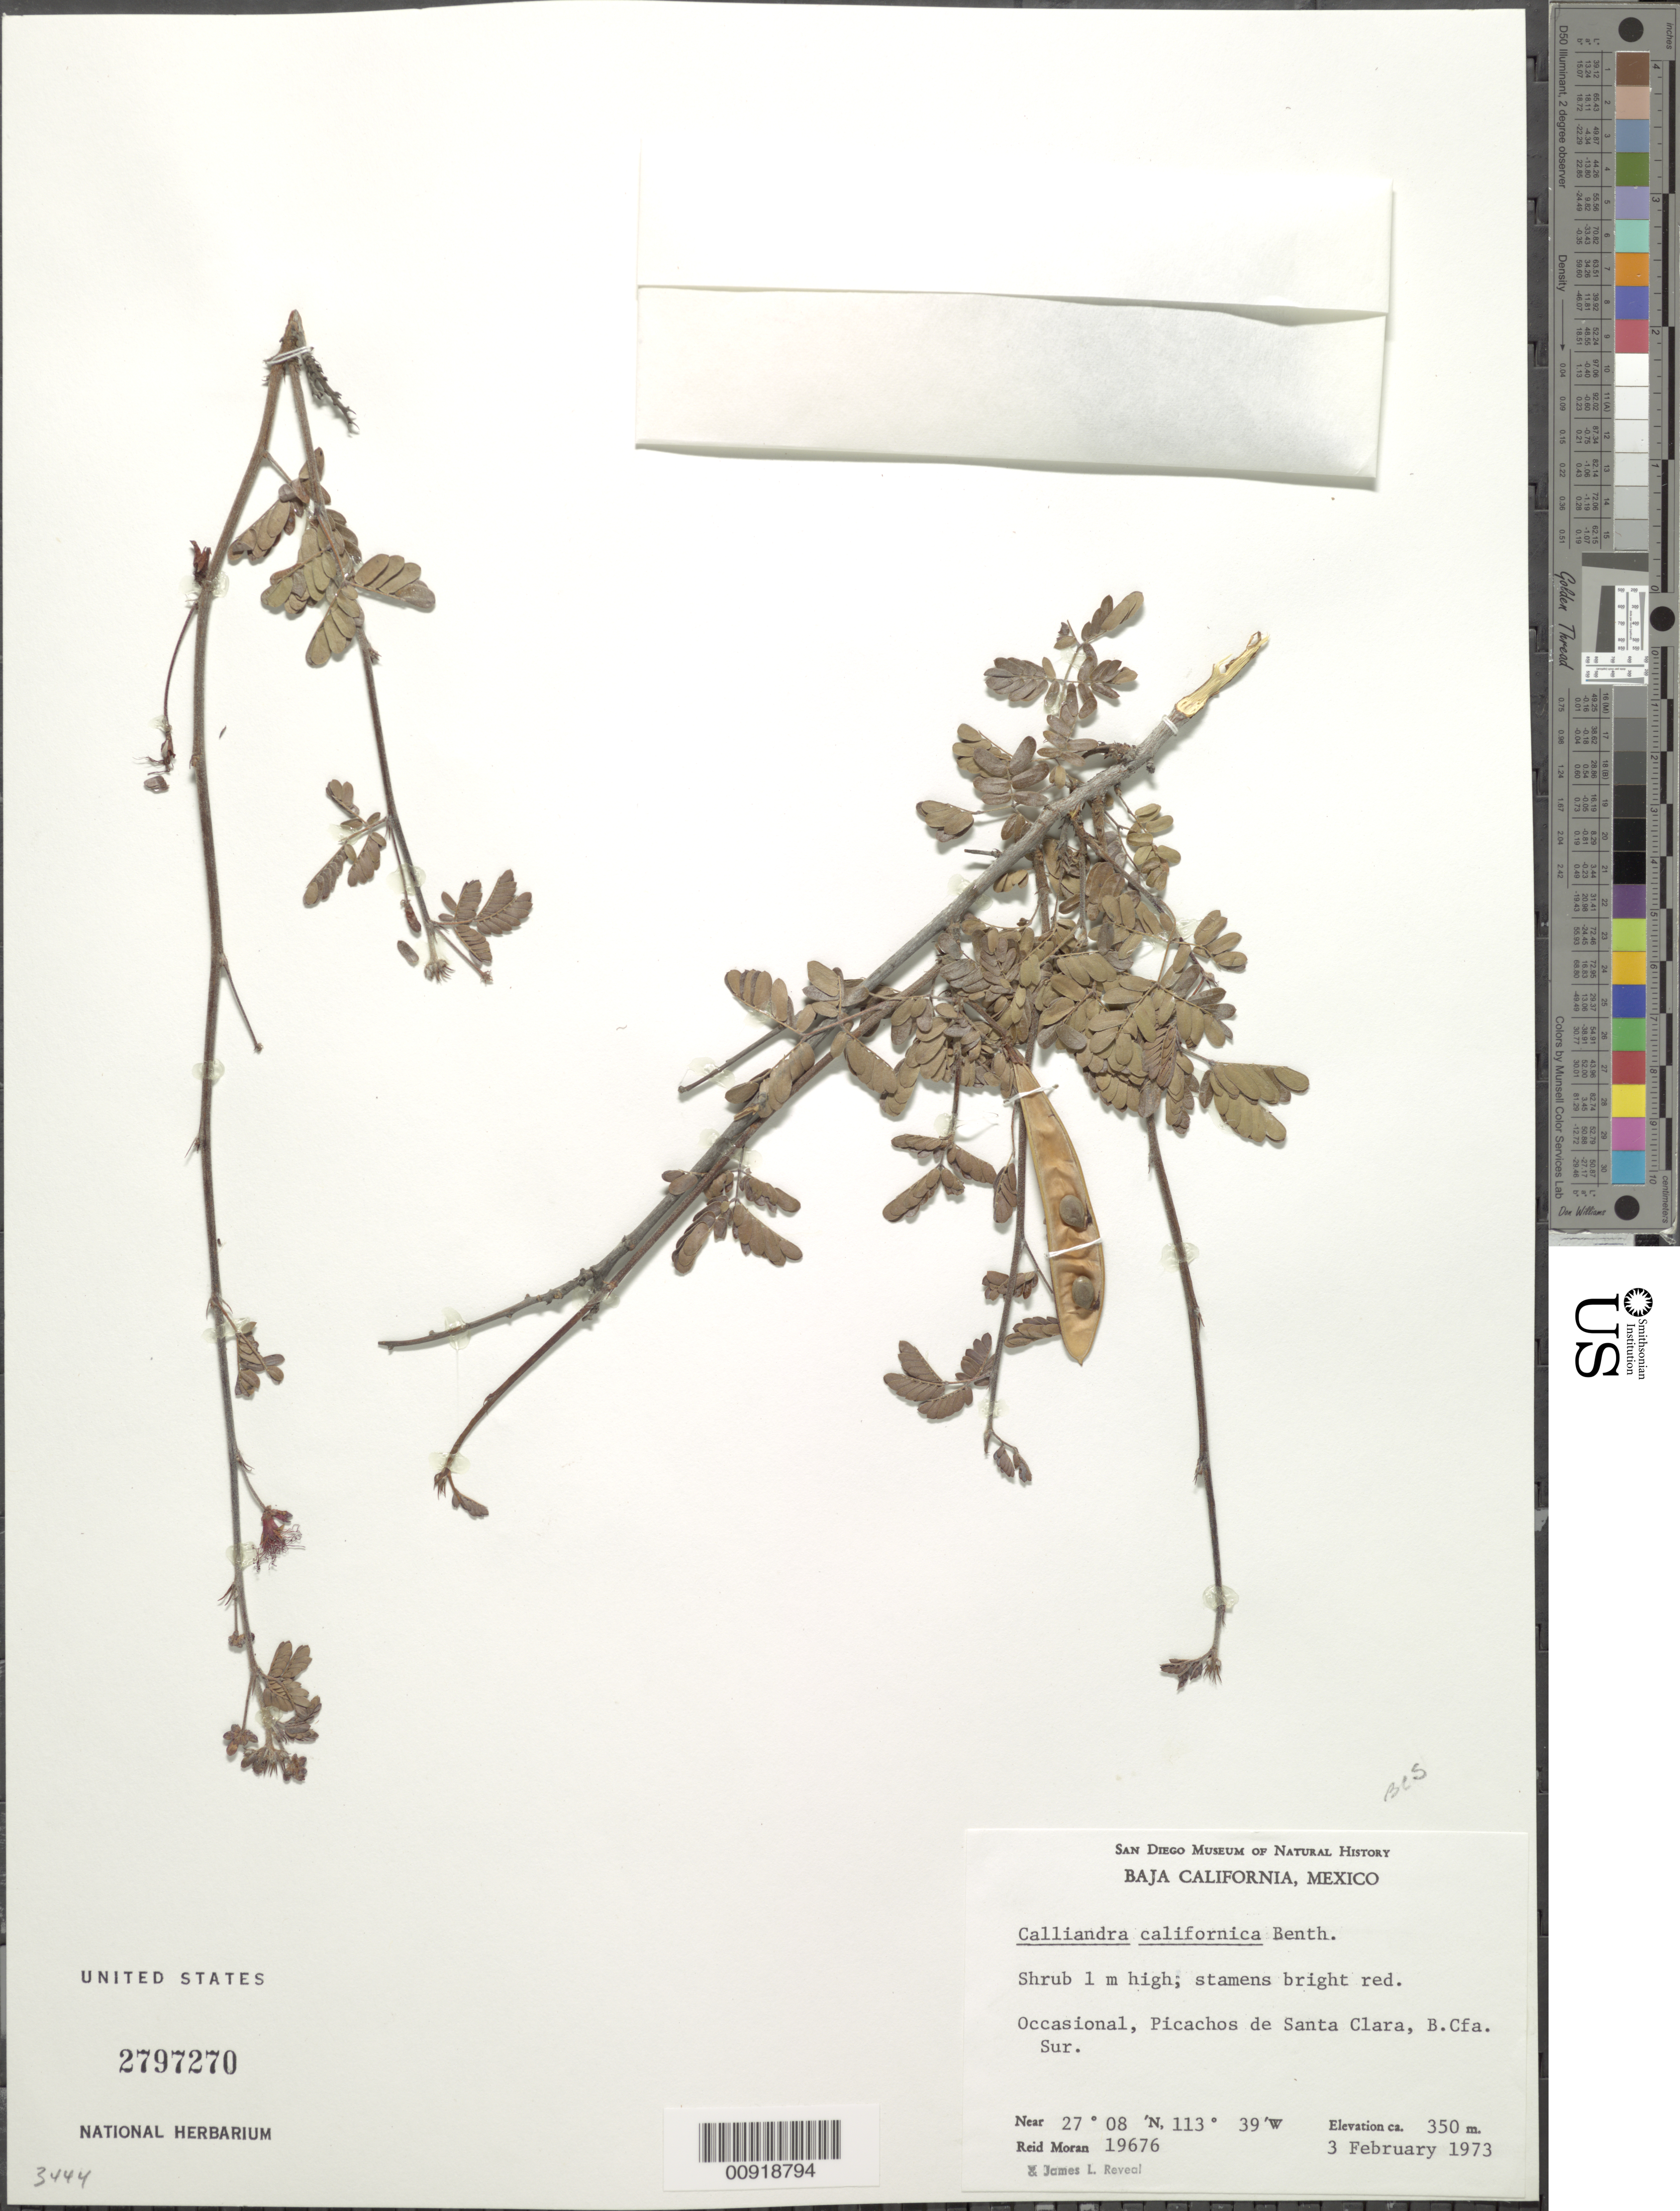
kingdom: Plantae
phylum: Tracheophyta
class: Magnoliopsida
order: Fabales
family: Fabaceae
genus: Calliandra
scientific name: Calliandra californica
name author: Benth.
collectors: R. V. Moran & J. L. Reveal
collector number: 19676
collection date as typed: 03 Feb 1973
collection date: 1973-02-03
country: Mexico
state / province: Baja California Sur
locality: Picachos de Santa Clara, Baja California Sur.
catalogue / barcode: US 2797270